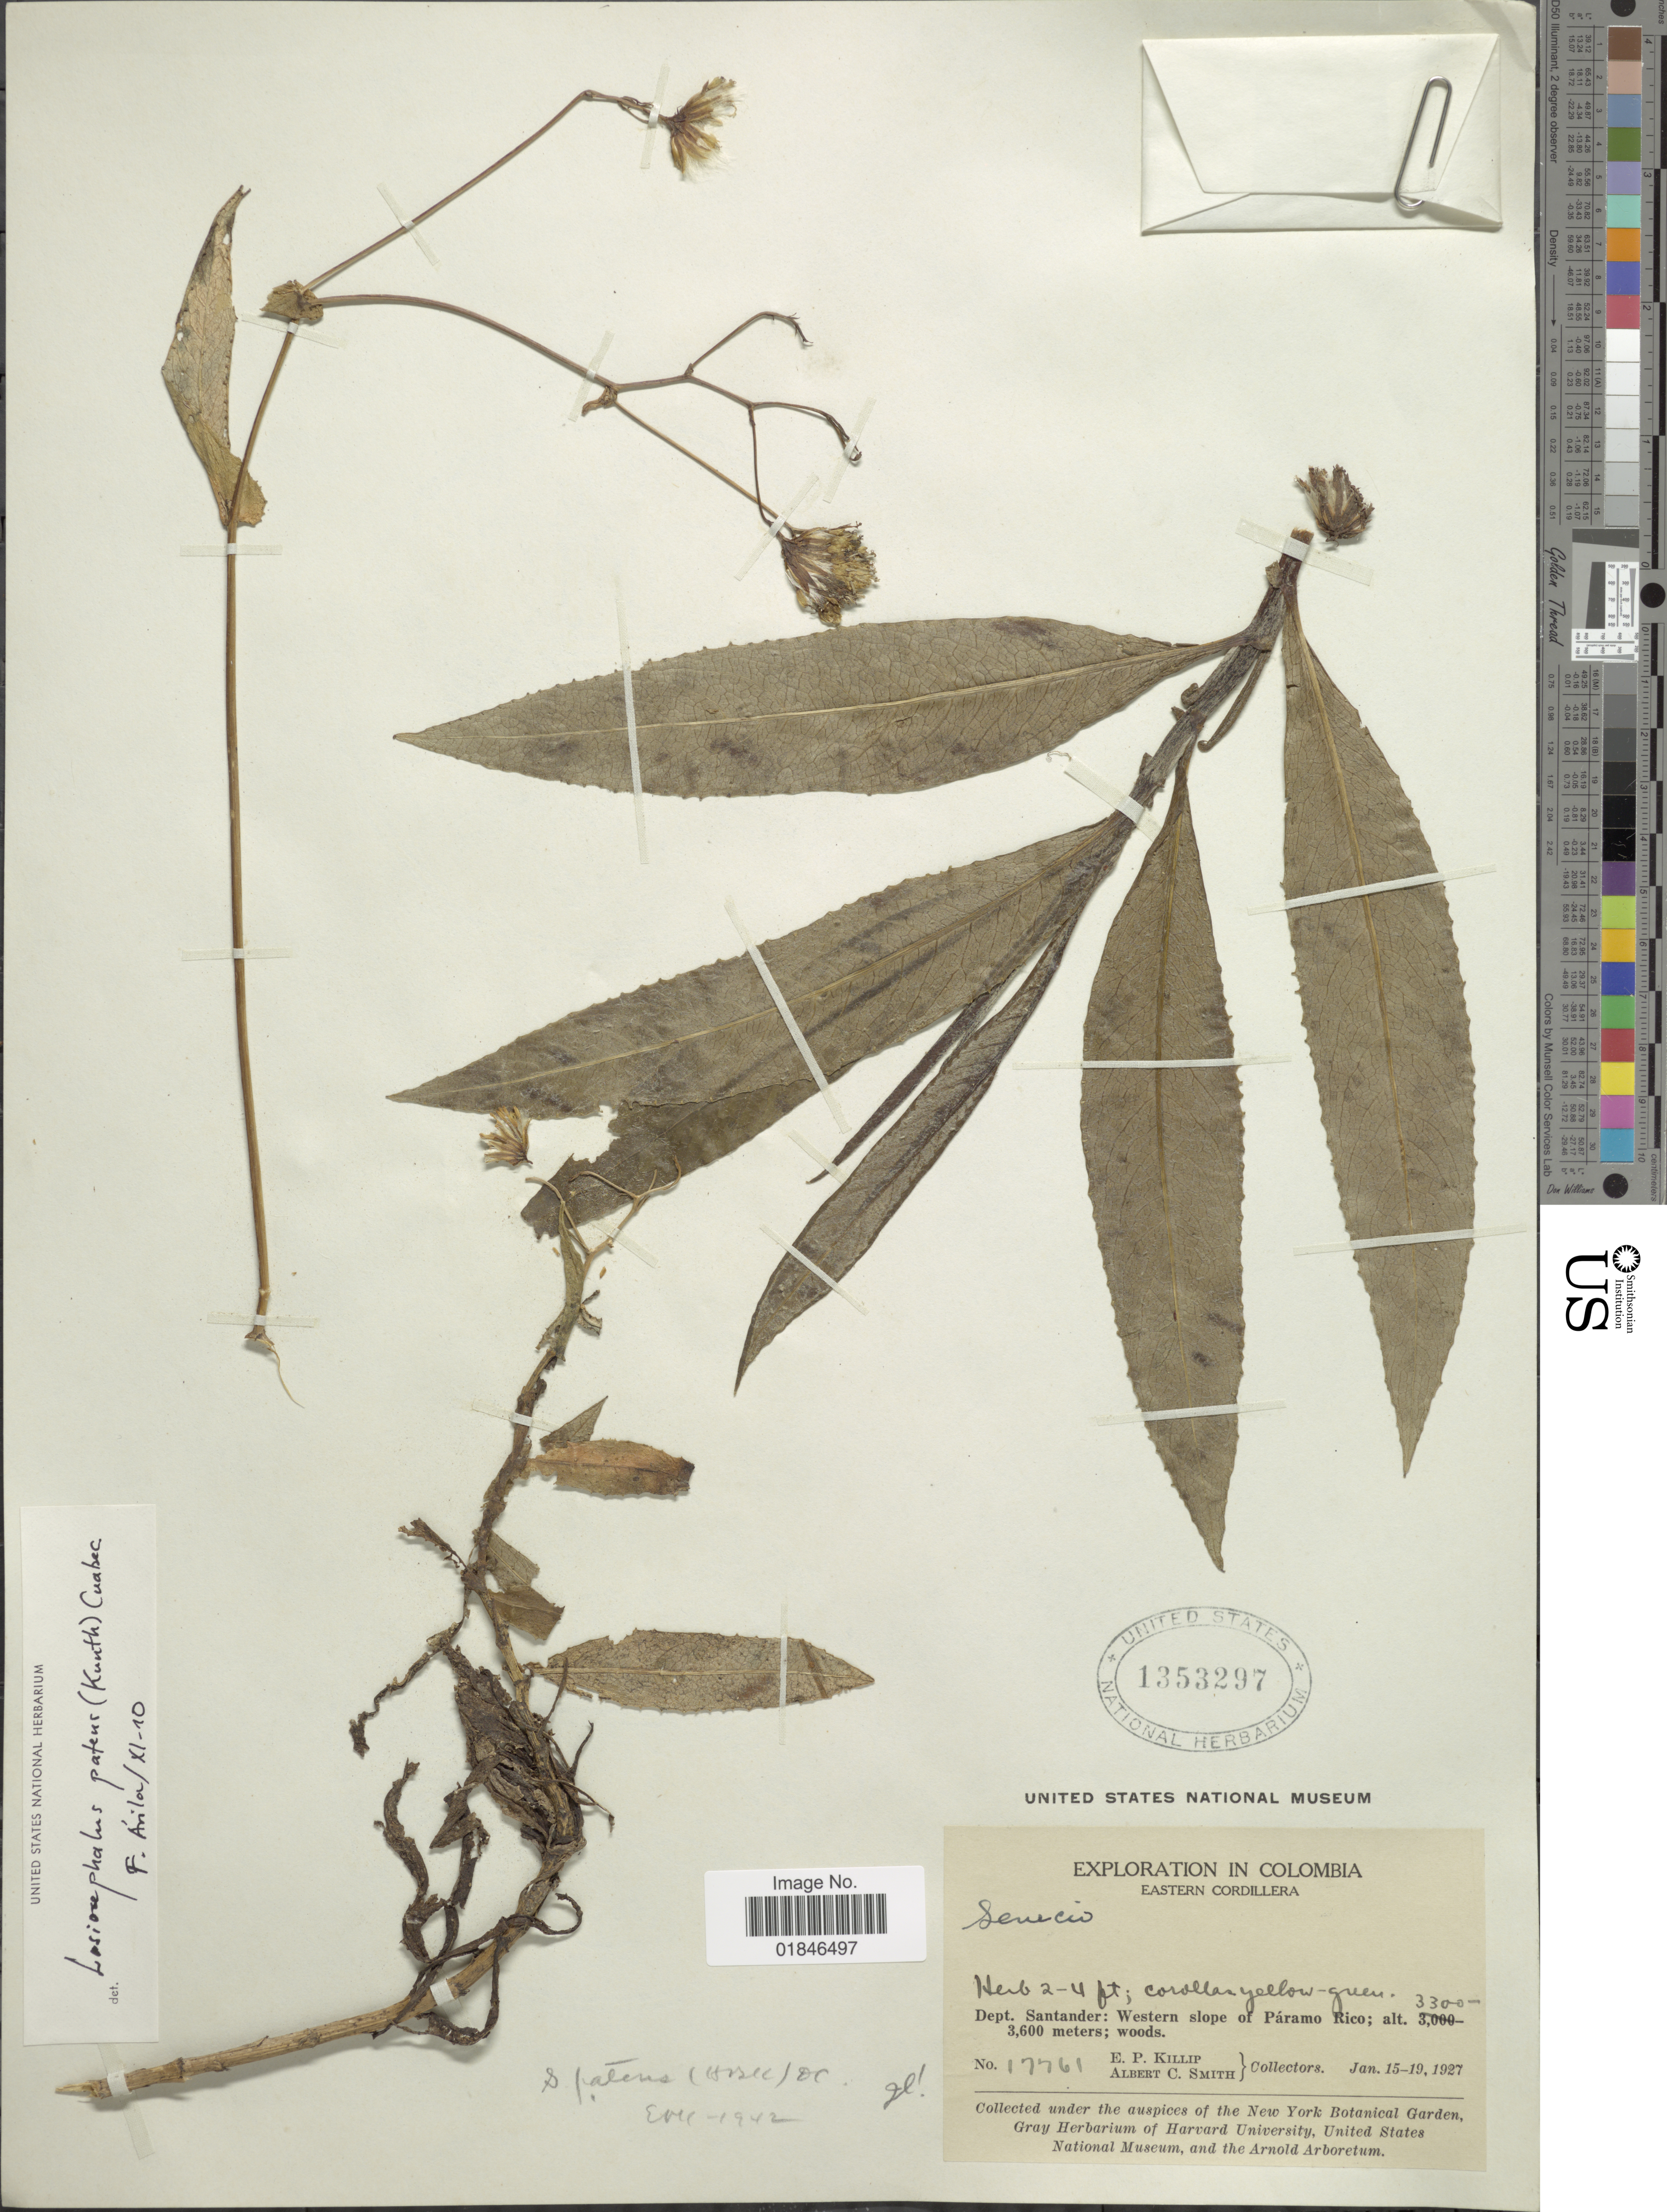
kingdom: Plantae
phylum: Tracheophyta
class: Magnoliopsida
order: Asterales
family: Asteraceae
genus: Senecio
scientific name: Senecio cuencanus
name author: Hieron.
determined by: Salomon, Luciana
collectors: E. P. Killip & A. C. Smith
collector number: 17761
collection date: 1927-01-15/1927-01-19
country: Colombia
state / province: Santander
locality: Dept. Santander: Westen slope of Paramo Rico. Eastern Cordillera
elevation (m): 3300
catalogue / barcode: US 1353297